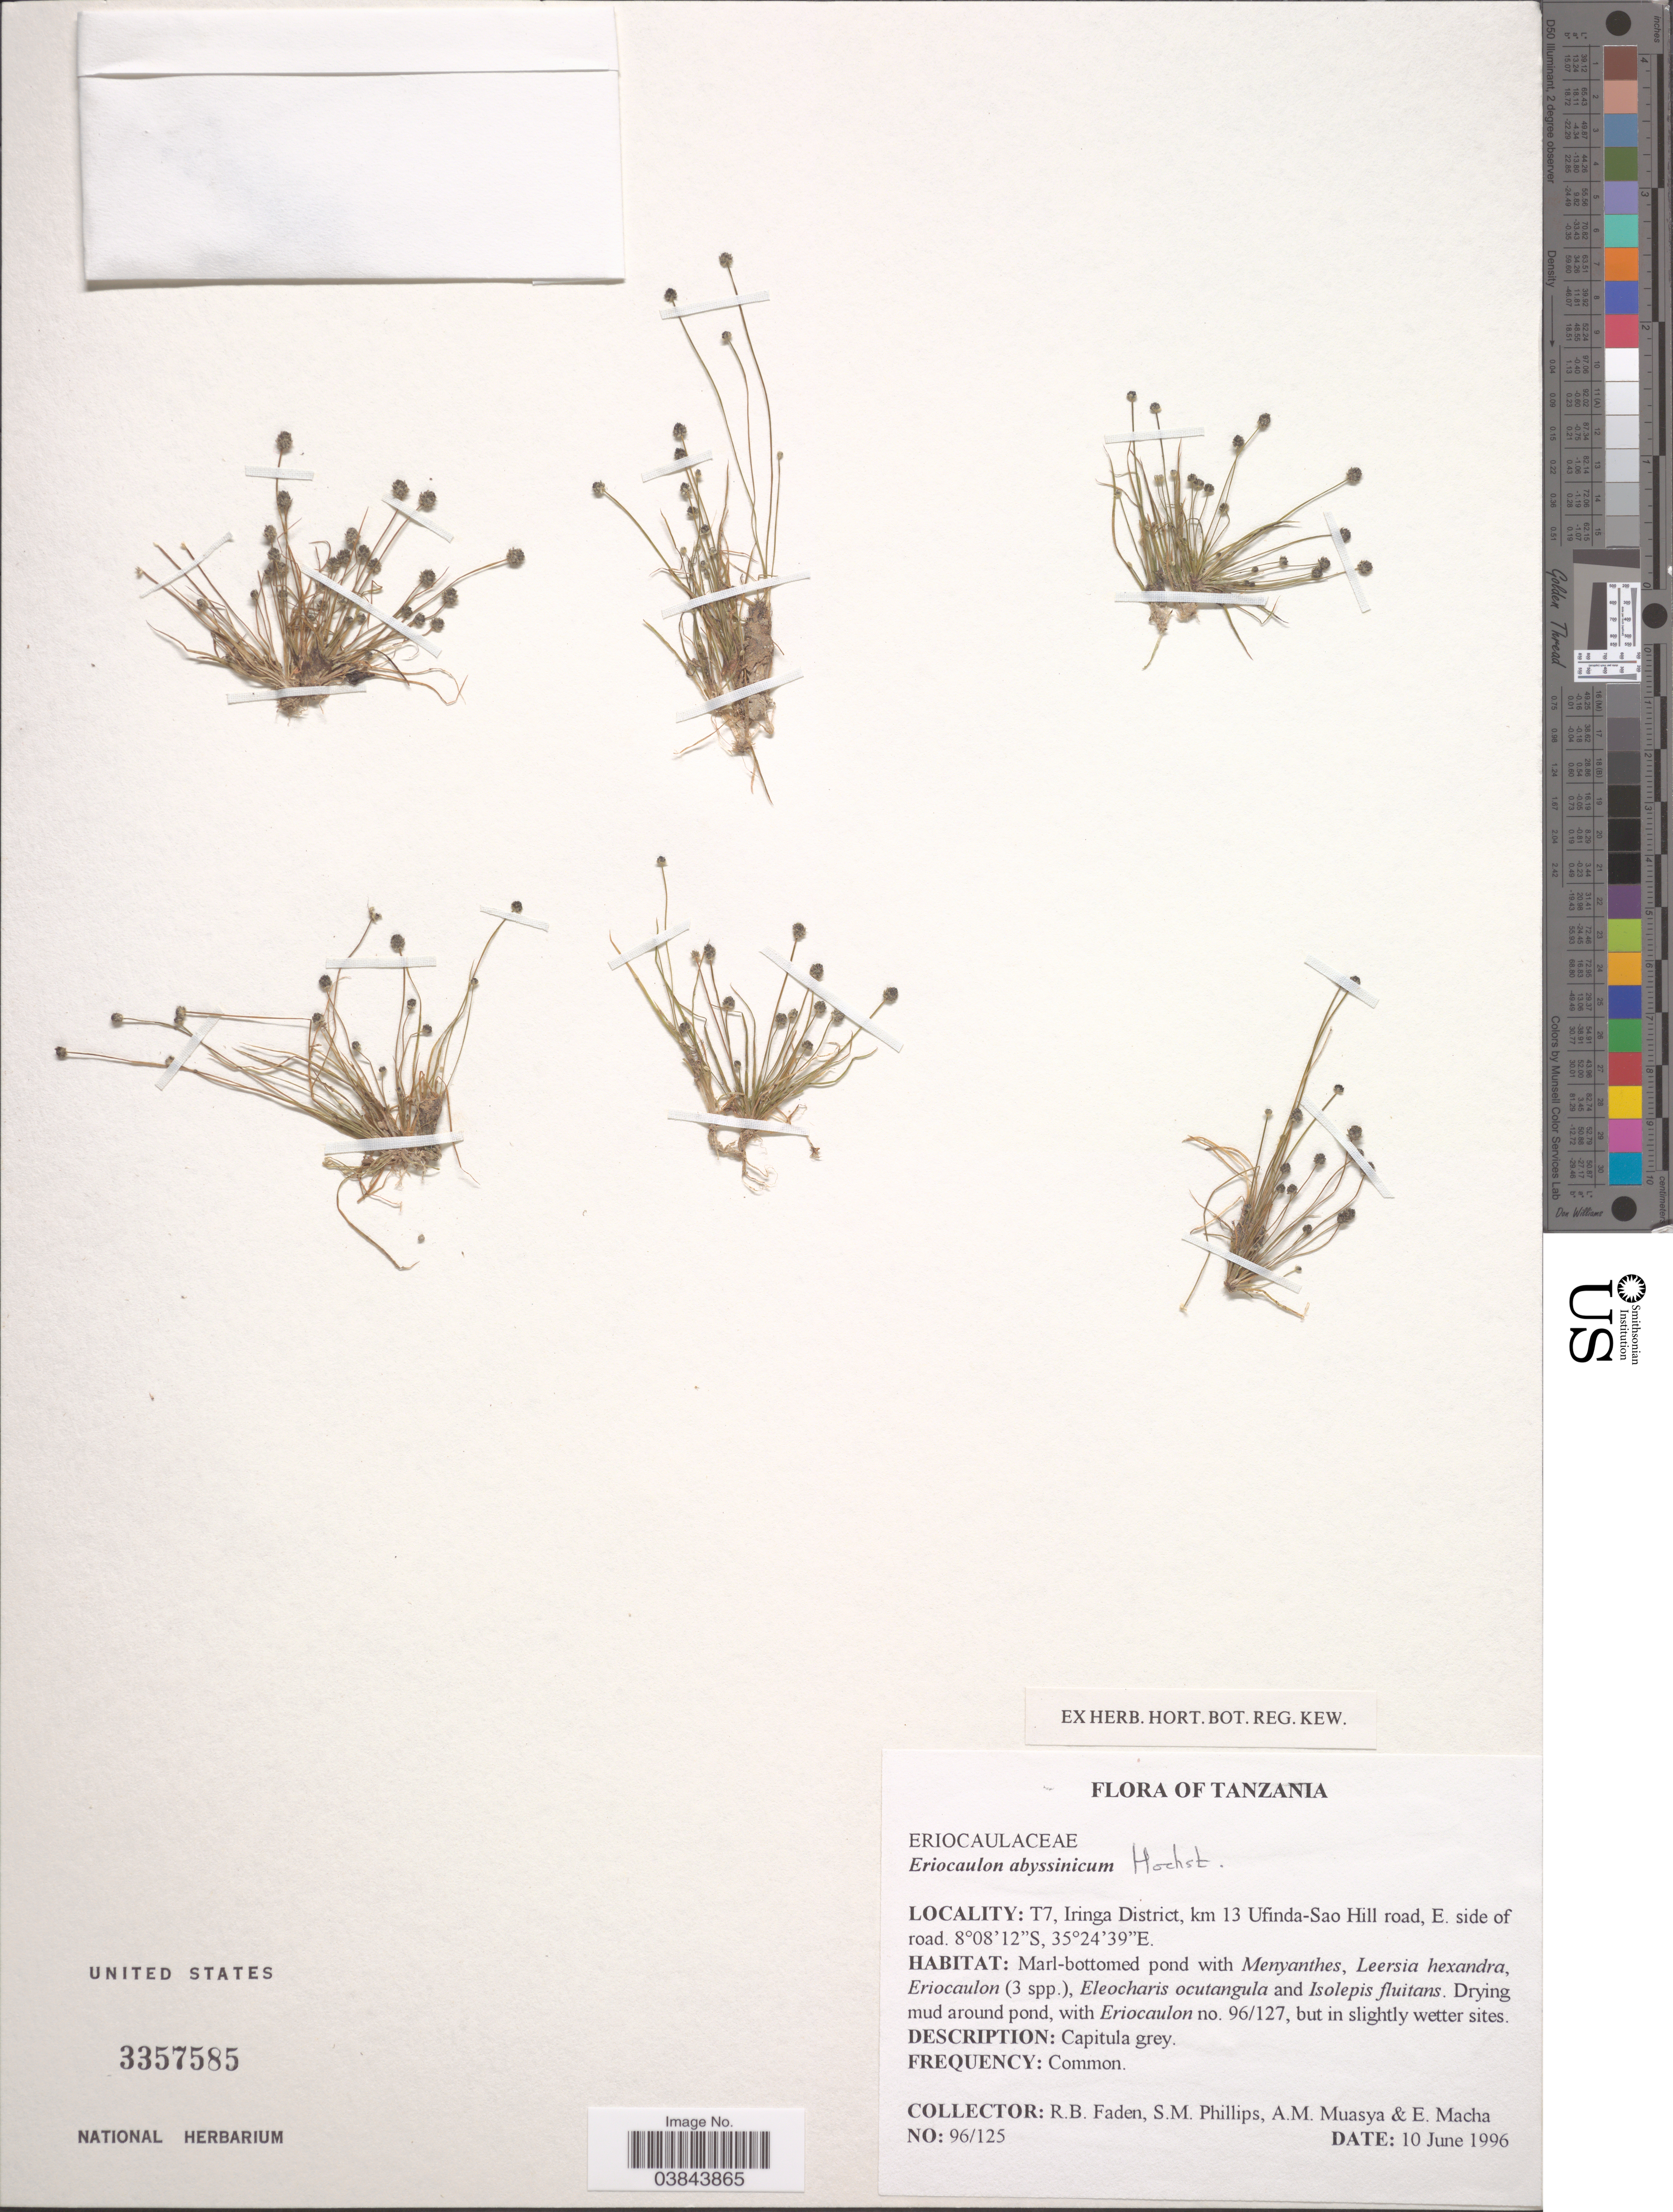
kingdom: Plantae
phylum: Tracheophyta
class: Liliopsida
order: Poales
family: Eriocaulaceae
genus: Eriocaulon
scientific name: Eriocaulon abyssinicum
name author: Hochst.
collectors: R. B. Faden, S. M. Phillips, A. Muasya & E. Macha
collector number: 96/125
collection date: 1996-06-10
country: Tanzania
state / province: Iringa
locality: T7, Iringa District, km 13 Ufinda-Sao Hill road, E. side of road.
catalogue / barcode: US 3357585